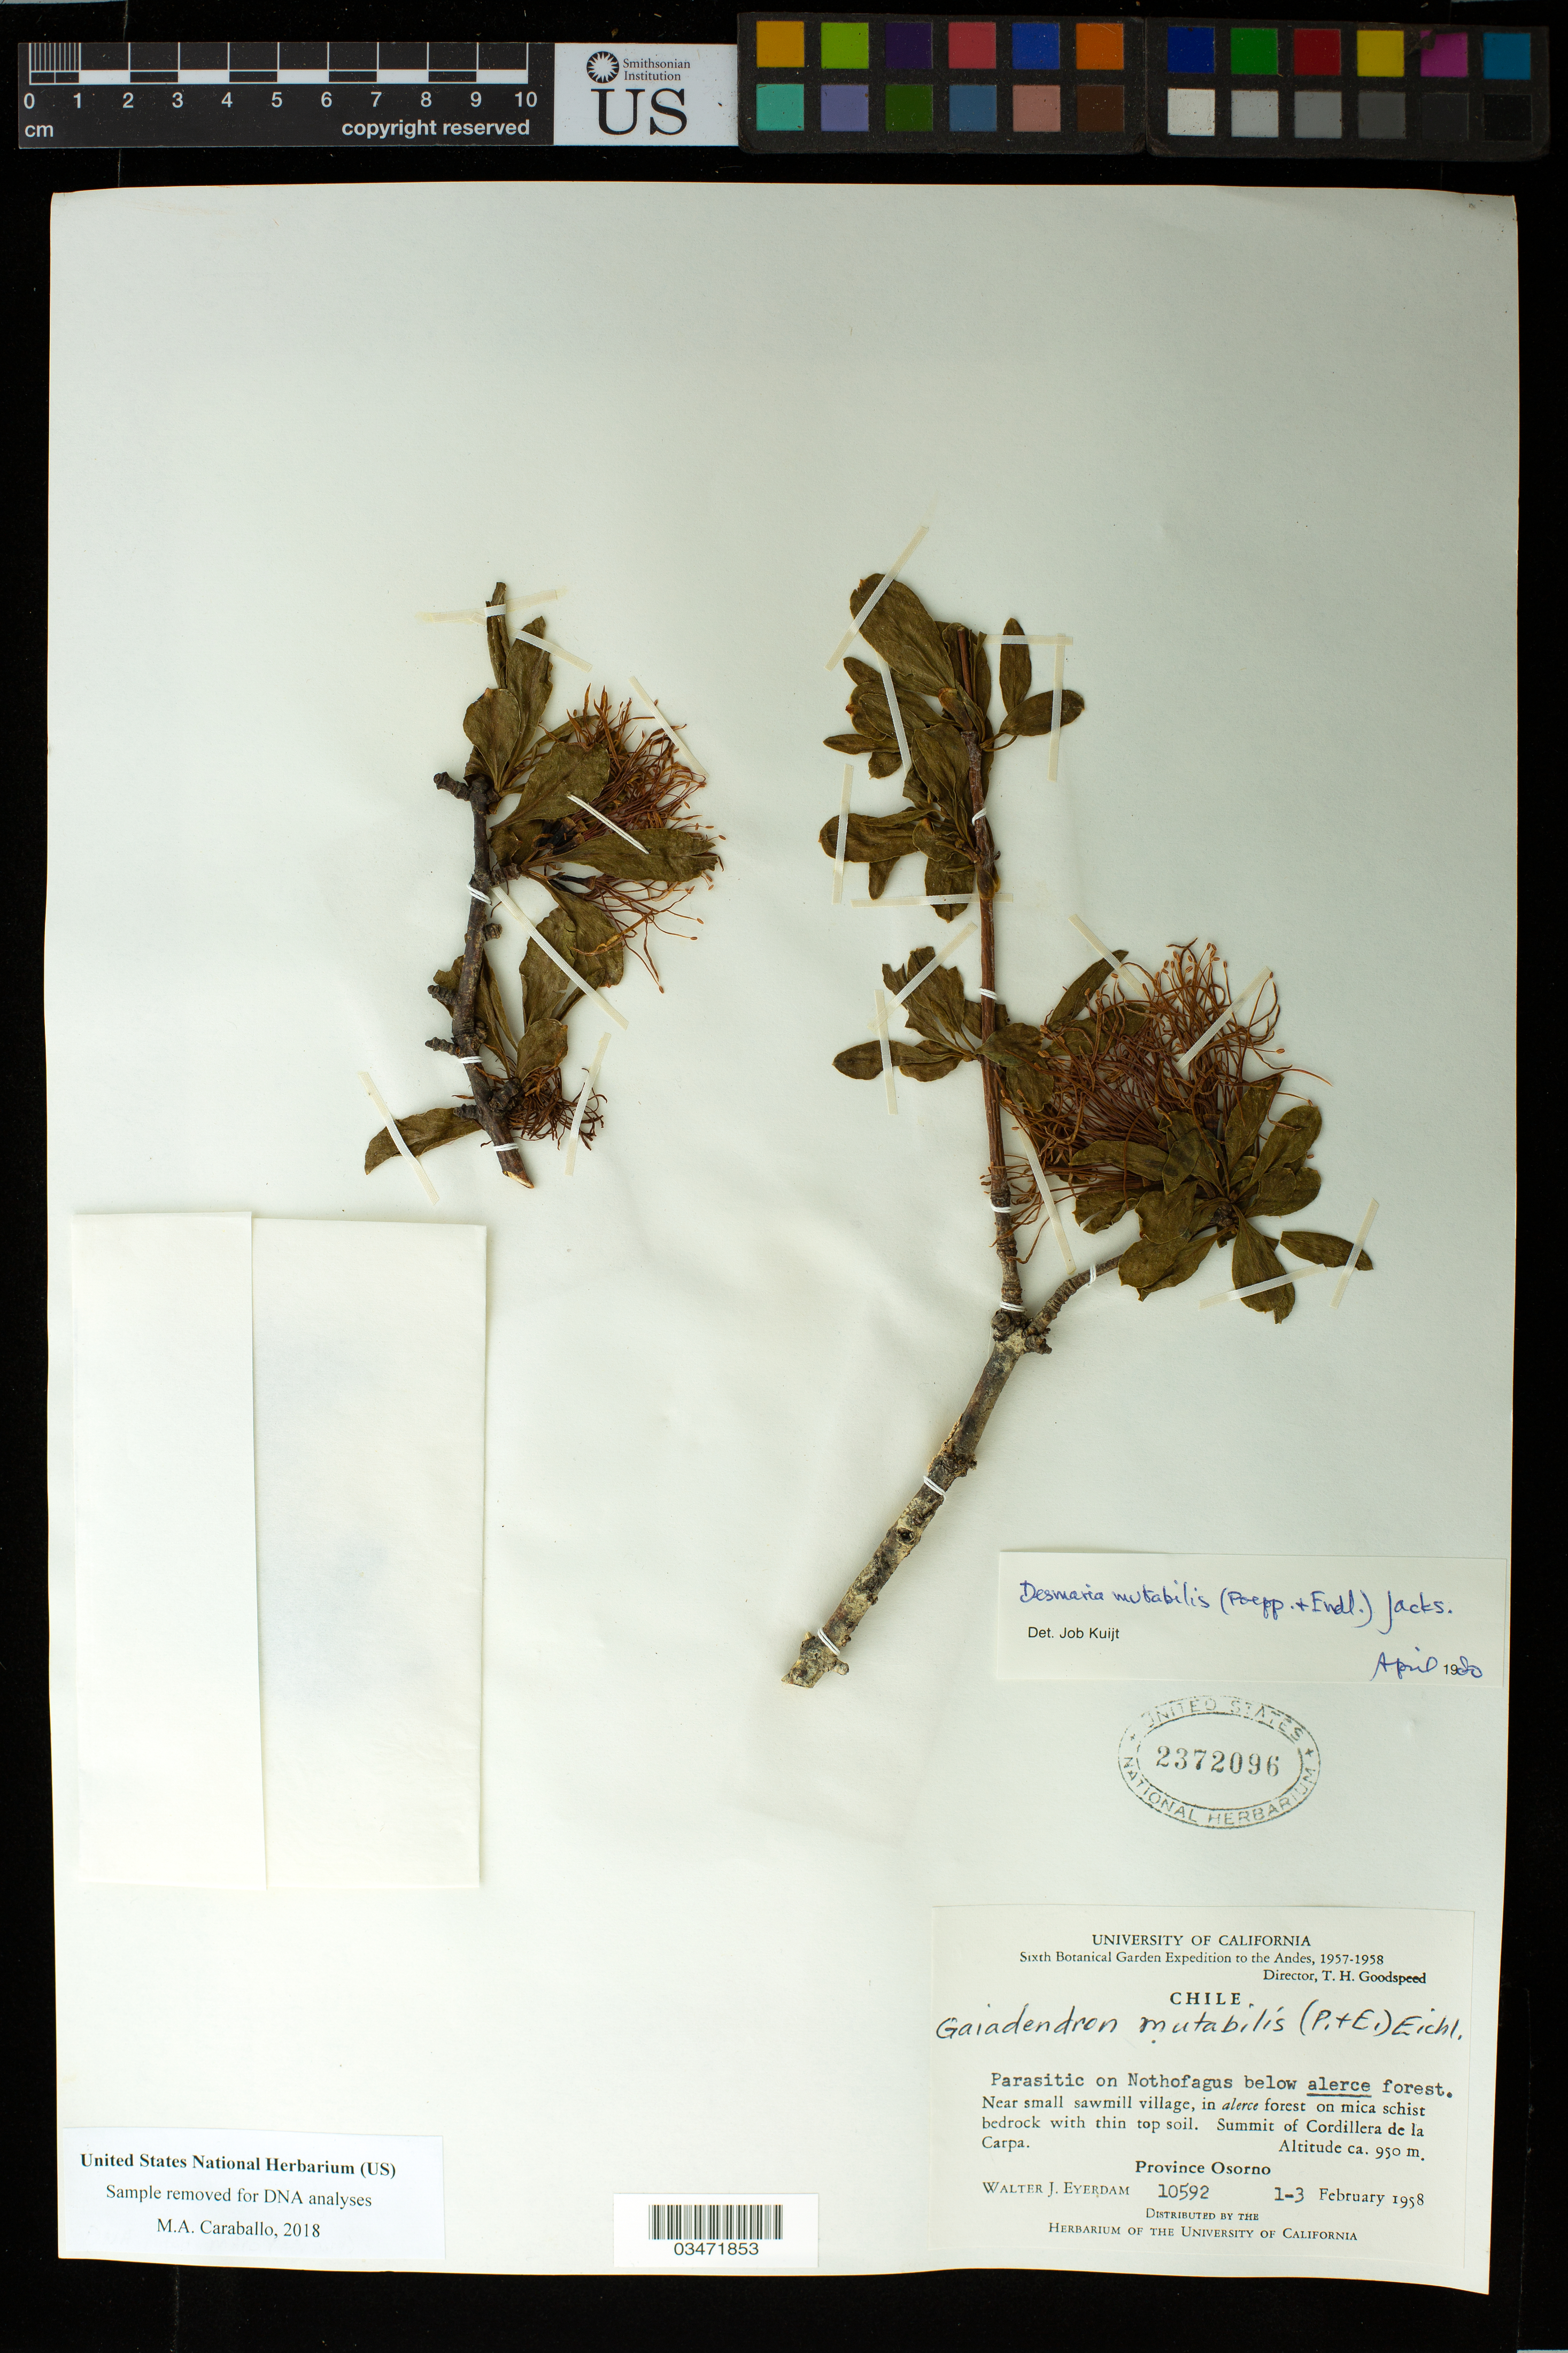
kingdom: Plantae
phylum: Tracheophyta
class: Magnoliopsida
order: Santalales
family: Loranthaceae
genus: Desmaria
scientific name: Desmaria mutabilis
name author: (Poepp. & Endl.) Tiegh. ex Durand & B.D. Jacks.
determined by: Kuijt, Job, (CANADA)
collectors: W. J. Eyerdam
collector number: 10592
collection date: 1958-02-01/1958-02-03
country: Chile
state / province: Los Lagos (X)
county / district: Osorno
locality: Cordillera de la Carpa, summit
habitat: Below alerce forest on mica schist bedrock with thin top soil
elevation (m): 950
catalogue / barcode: US 2372096